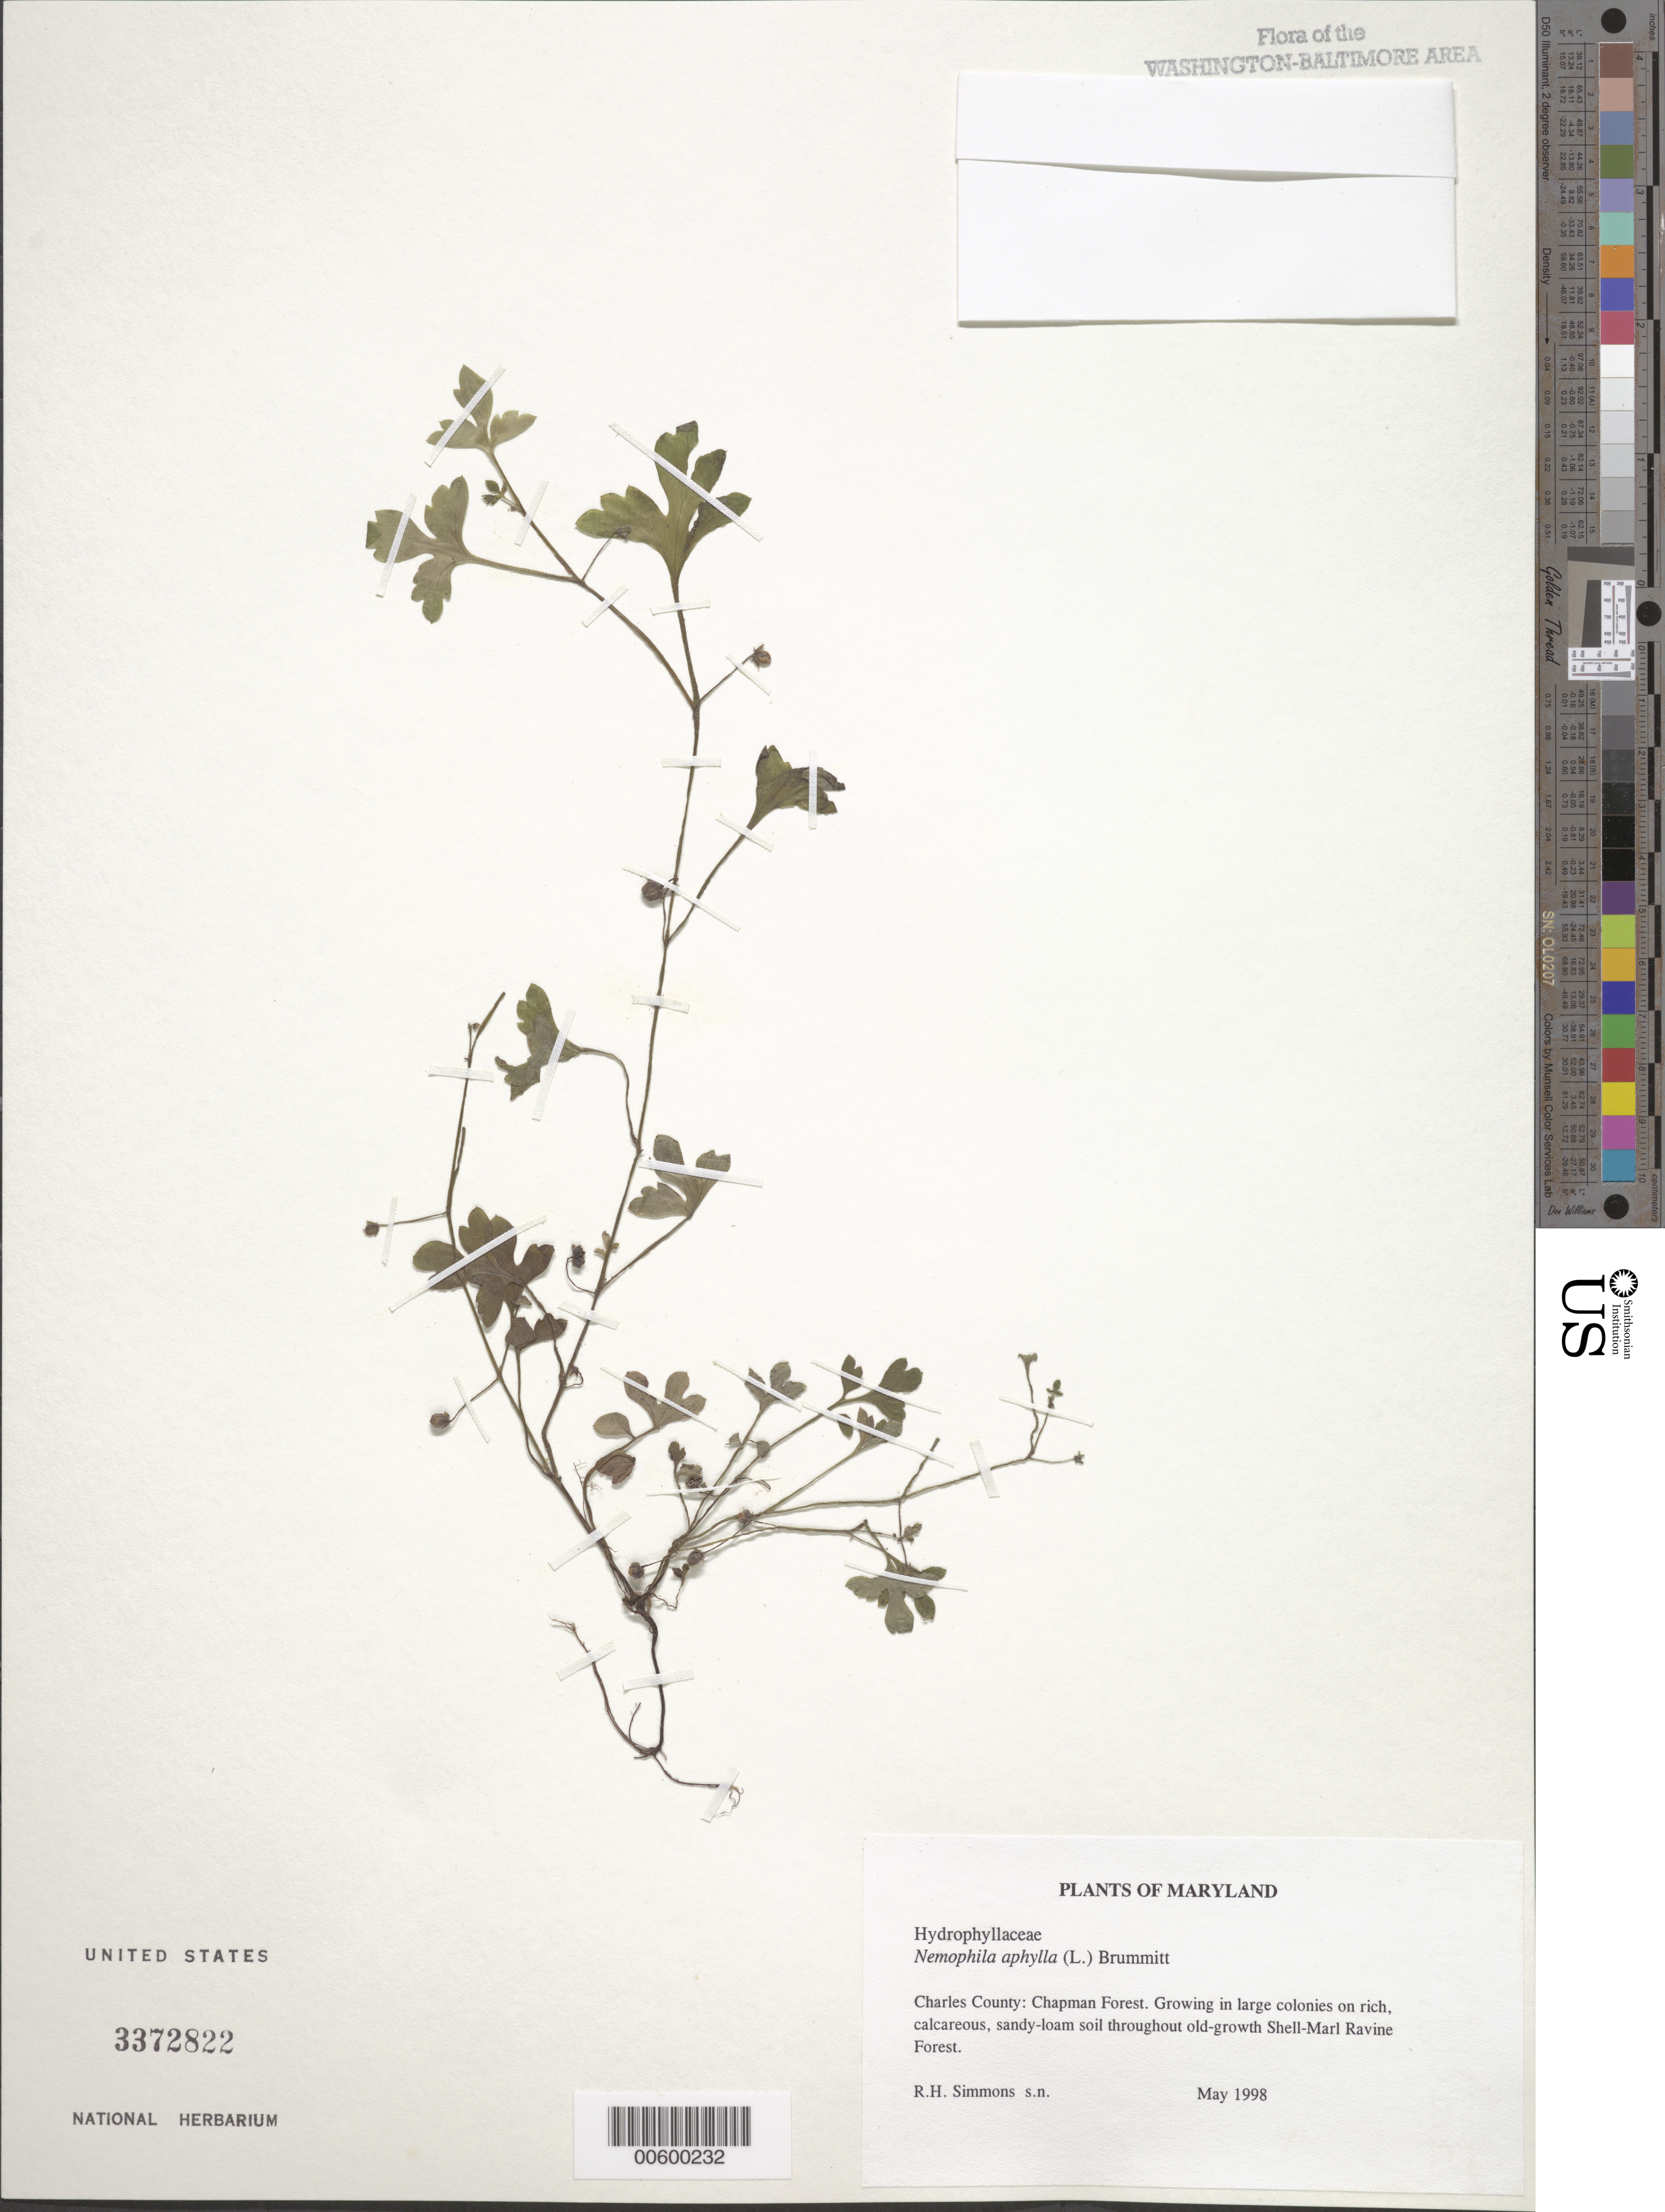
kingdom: Plantae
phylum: Tracheophyta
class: Magnoliopsida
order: Boraginales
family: Hydrophyllaceae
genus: Nemophila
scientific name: Nemophila aphylla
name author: (L.) Brummitt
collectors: R. H. Simmons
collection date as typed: May 1998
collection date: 1998-05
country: United States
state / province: Maryland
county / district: Charles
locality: Chapman Forest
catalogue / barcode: US 3372822